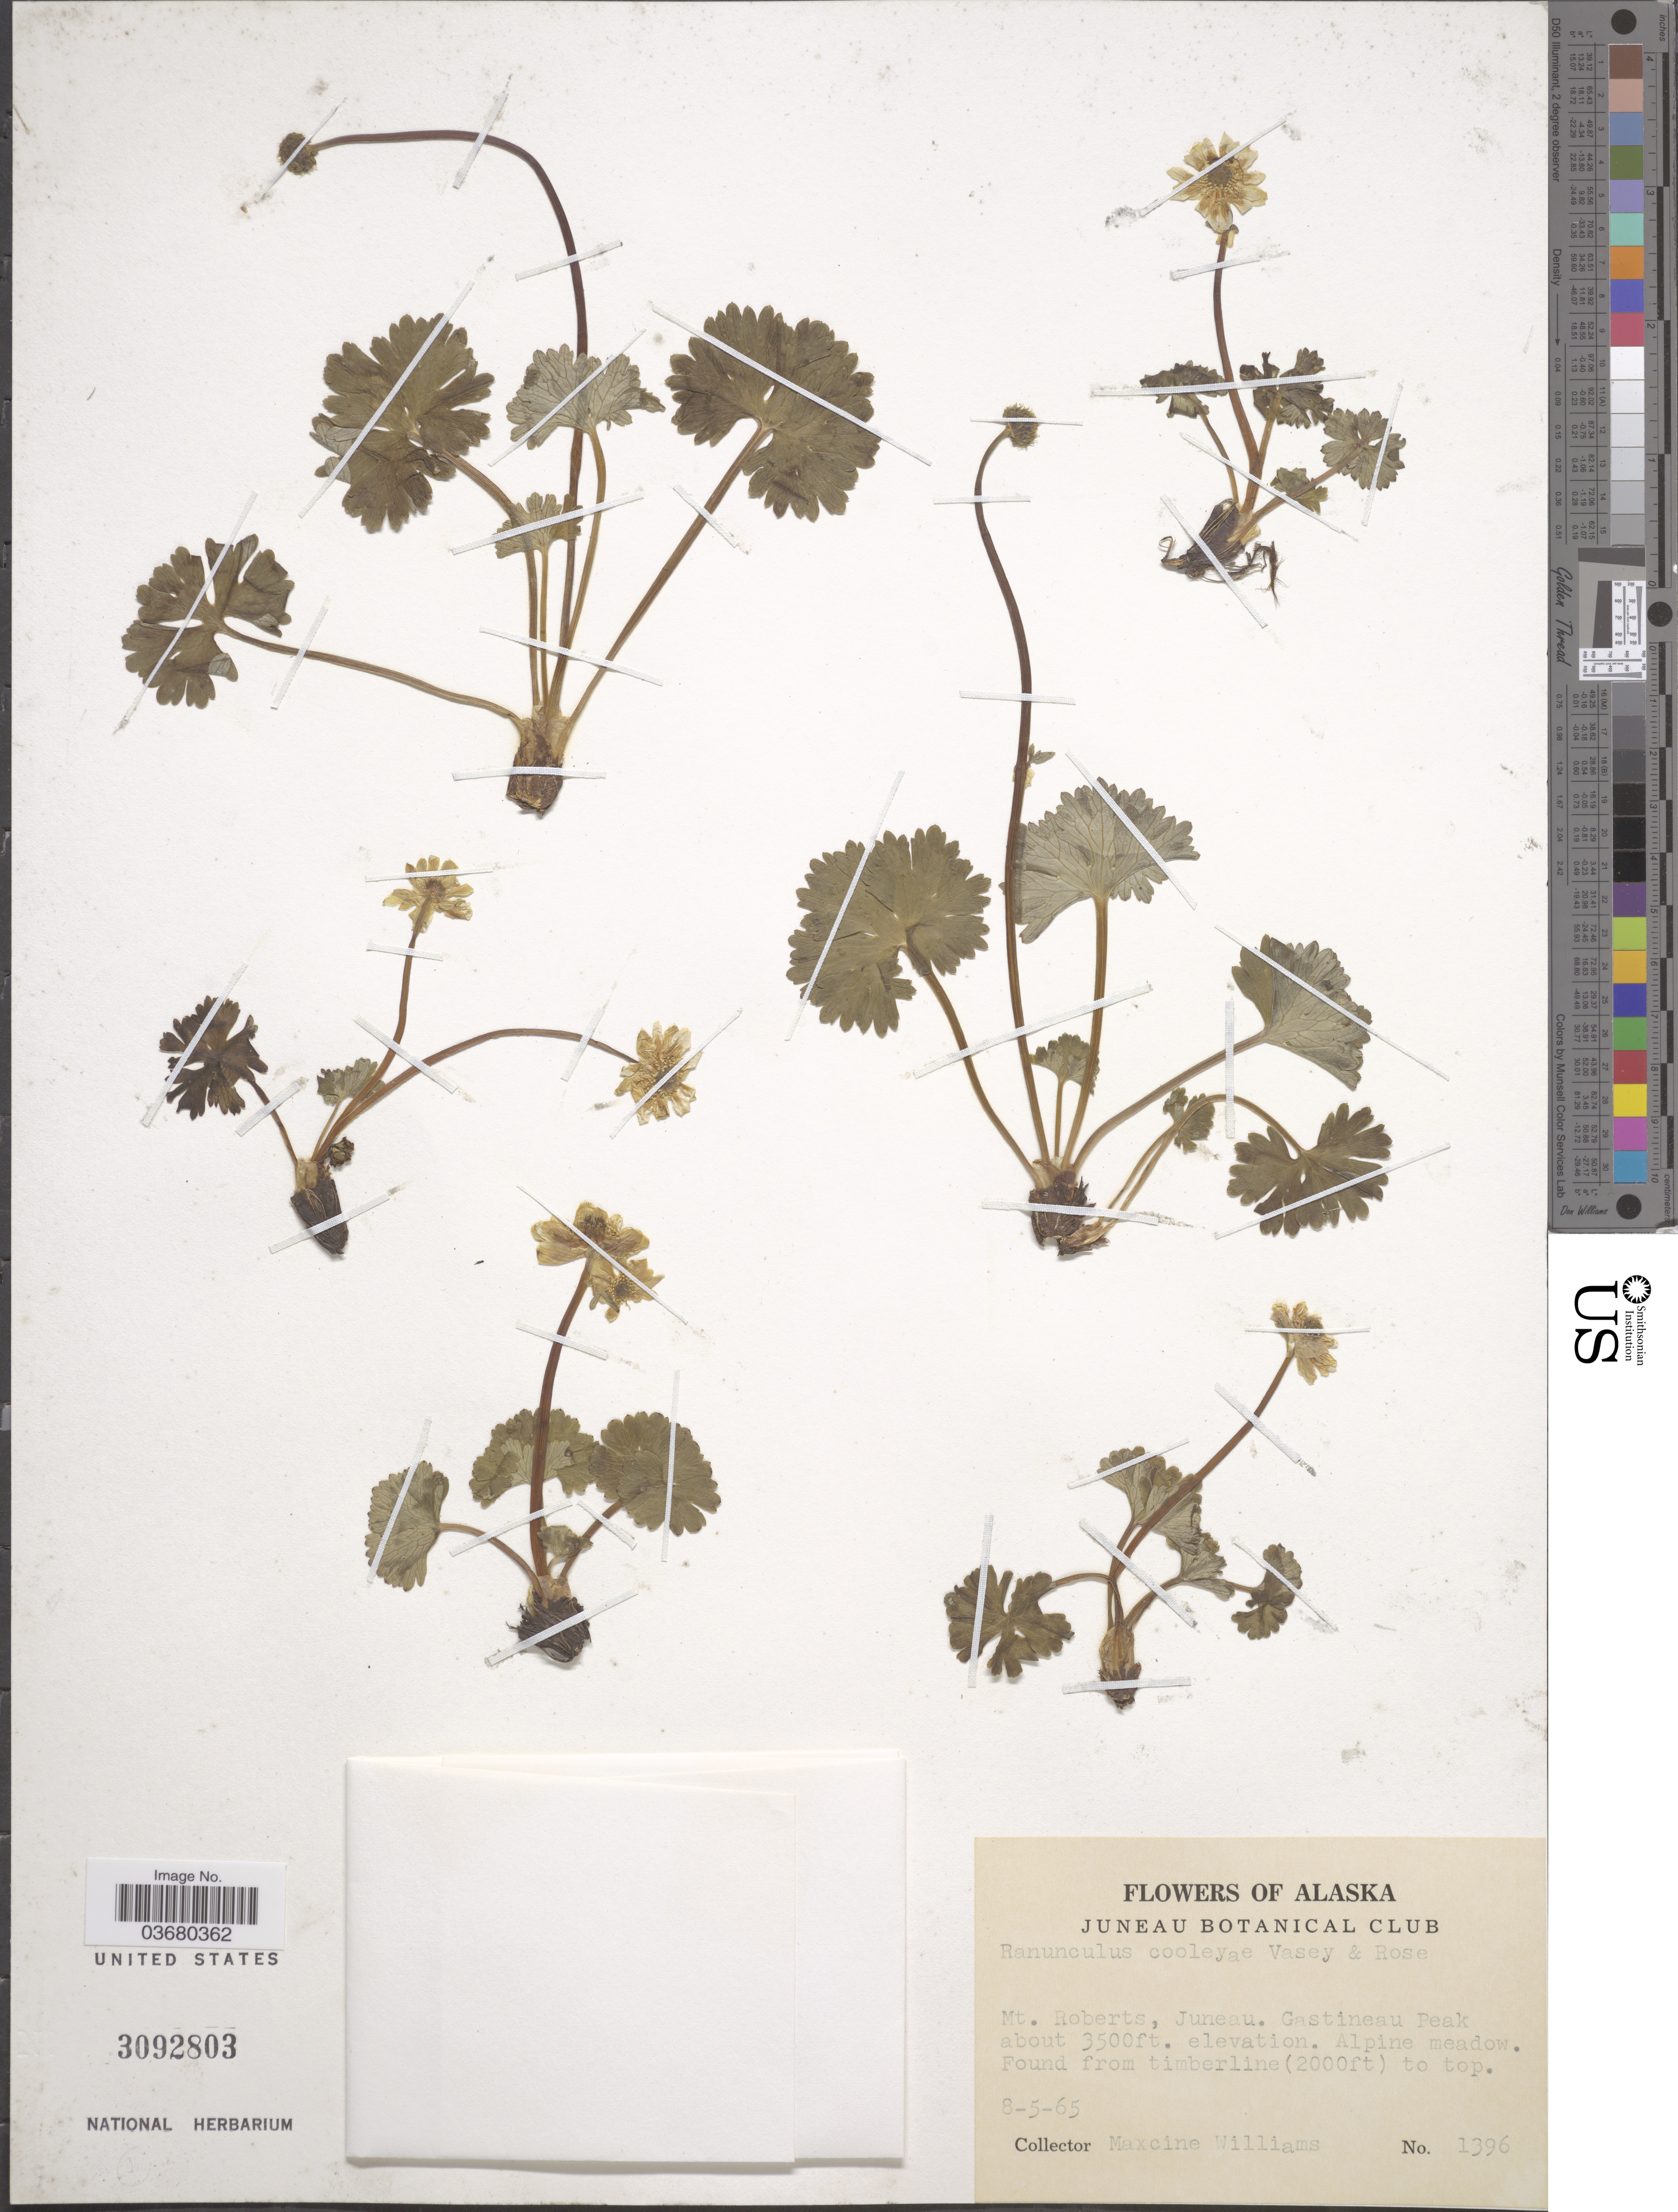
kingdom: Plantae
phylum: Tracheophyta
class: Magnoliopsida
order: Ranunculales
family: Ranunculaceae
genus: Arcteranthis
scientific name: Arcteranthis cooleyae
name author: (Vasey & Rose) Greene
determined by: Strong, M. T., (US), Smithsonian Institution - National Museum of Natural History (UNITED STATES)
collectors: M. Williams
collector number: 1396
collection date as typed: Transcribed d/m/y: 5/8/65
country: United States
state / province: Alaska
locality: Mt. Roberts, Juneau. Gastineau Peak. Found from timberline to top.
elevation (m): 610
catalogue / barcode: US 3092803